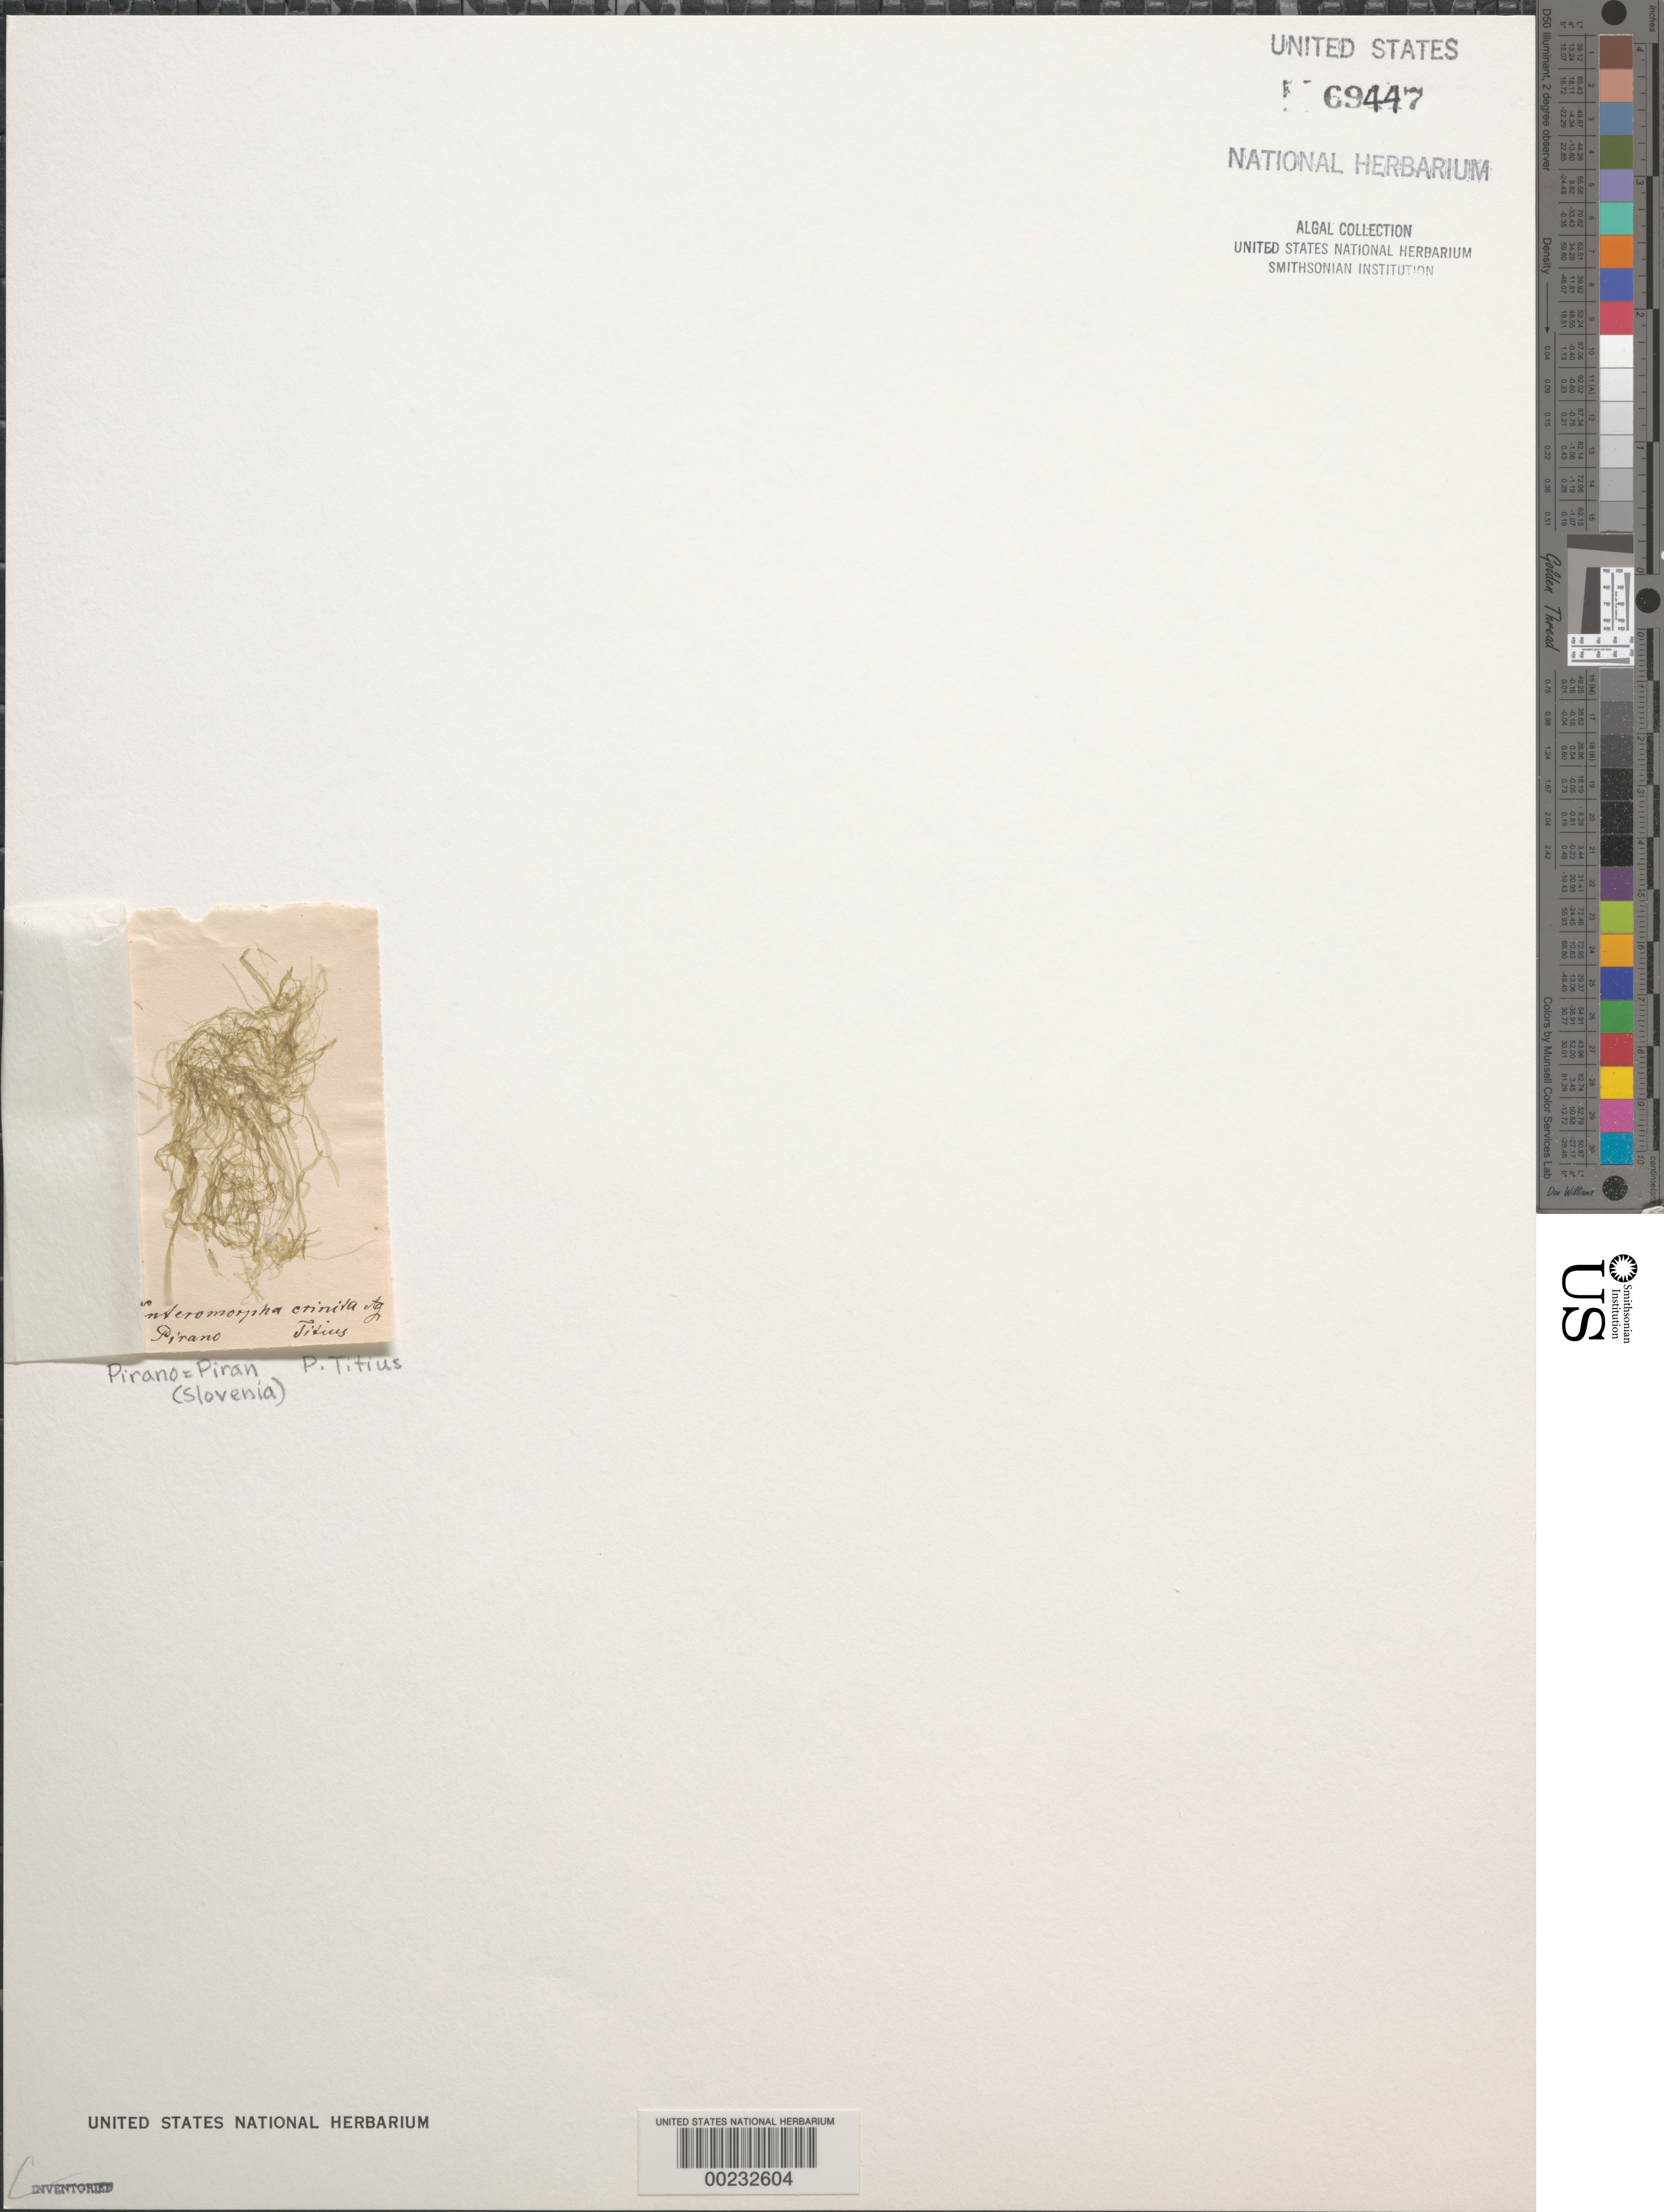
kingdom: Plantae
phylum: Chlorophyta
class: Ulvophyceae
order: Ulvales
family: Ulvaceae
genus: Ulva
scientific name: Ulva clathrata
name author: (Roth) C. Agardh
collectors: P. Titius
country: Slovenia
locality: Piran (Pirano)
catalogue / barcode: US 69447